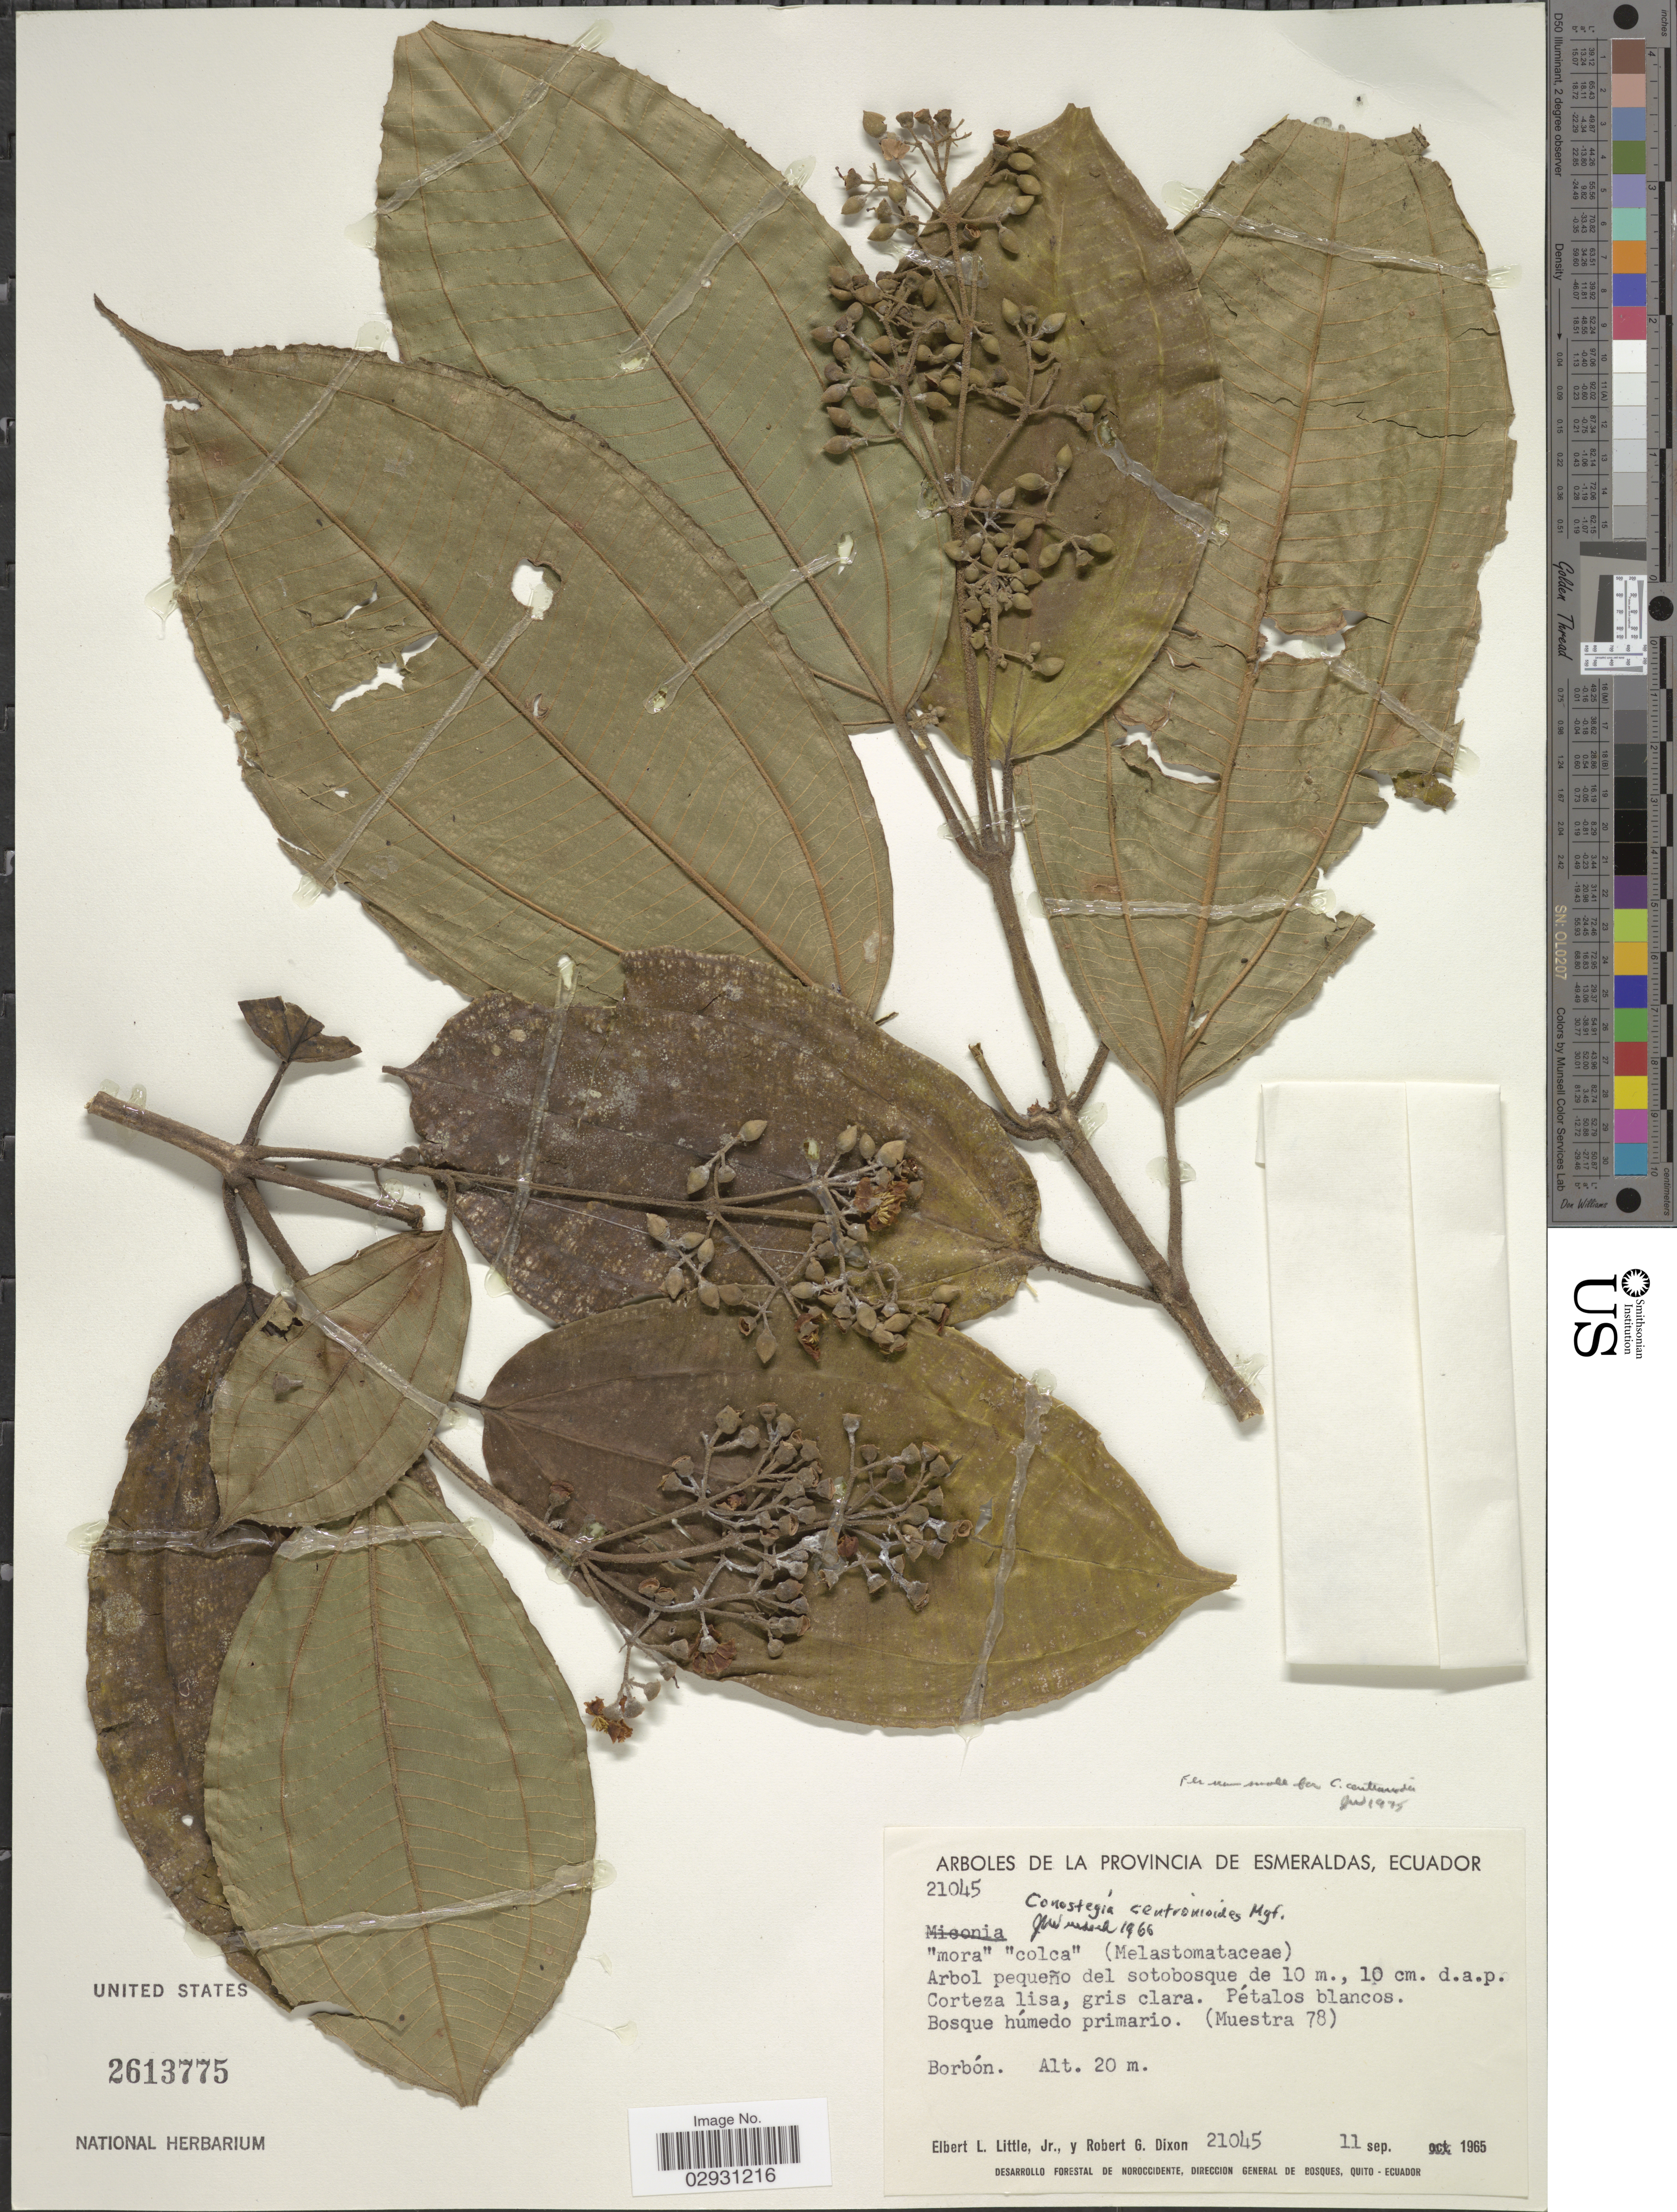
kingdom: Plantae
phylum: Tracheophyta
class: Magnoliopsida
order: Myrtales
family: Melastomataceae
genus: Conostegia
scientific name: Conostegia centronioides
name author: Markgr.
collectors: E. L. Little & R. G. Dixon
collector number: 21045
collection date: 1965-09-11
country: Ecuador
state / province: Esmeraldas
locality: (Muestra 78). Borbón.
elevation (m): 20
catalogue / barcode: US 2613775